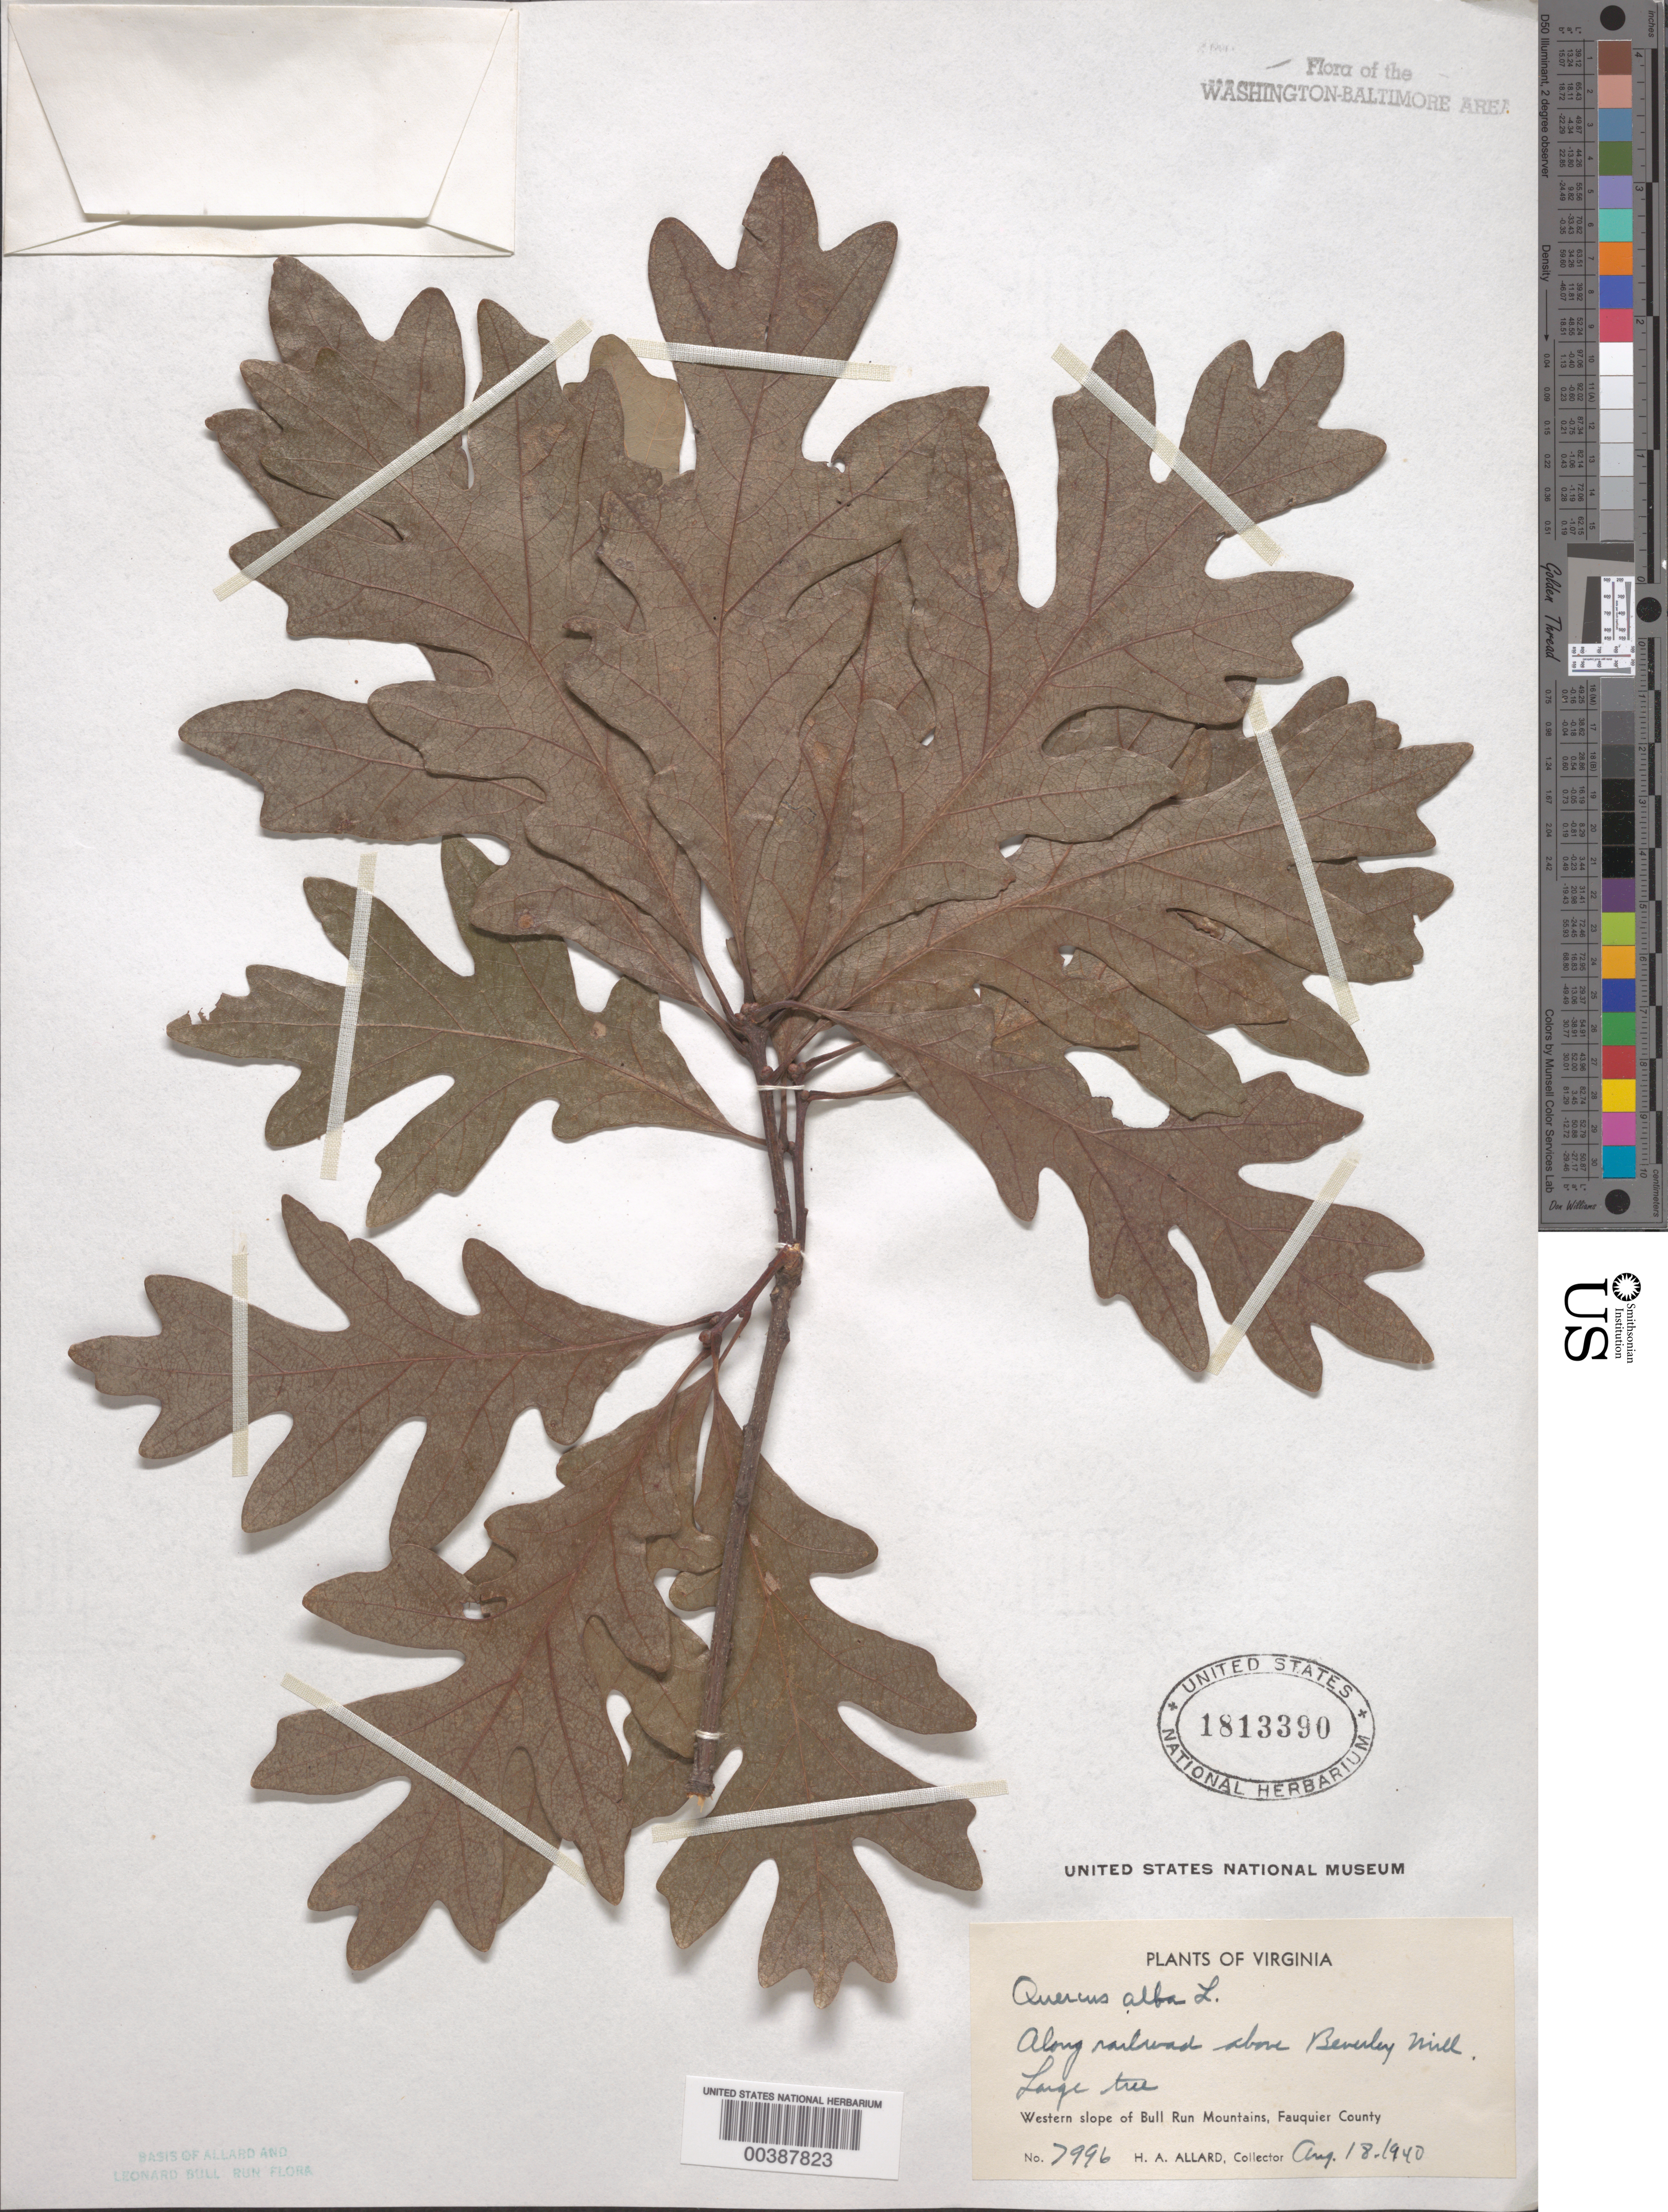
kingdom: Plantae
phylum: Tracheophyta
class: Magnoliopsida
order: Fagales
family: Fagaceae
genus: Quercus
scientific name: Quercus alba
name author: L.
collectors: H. A. Allard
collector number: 7996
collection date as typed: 18 Aug 1940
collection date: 1940-08-18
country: United States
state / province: Virginia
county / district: Fauquier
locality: Above Beverley Mill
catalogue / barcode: US 1813390